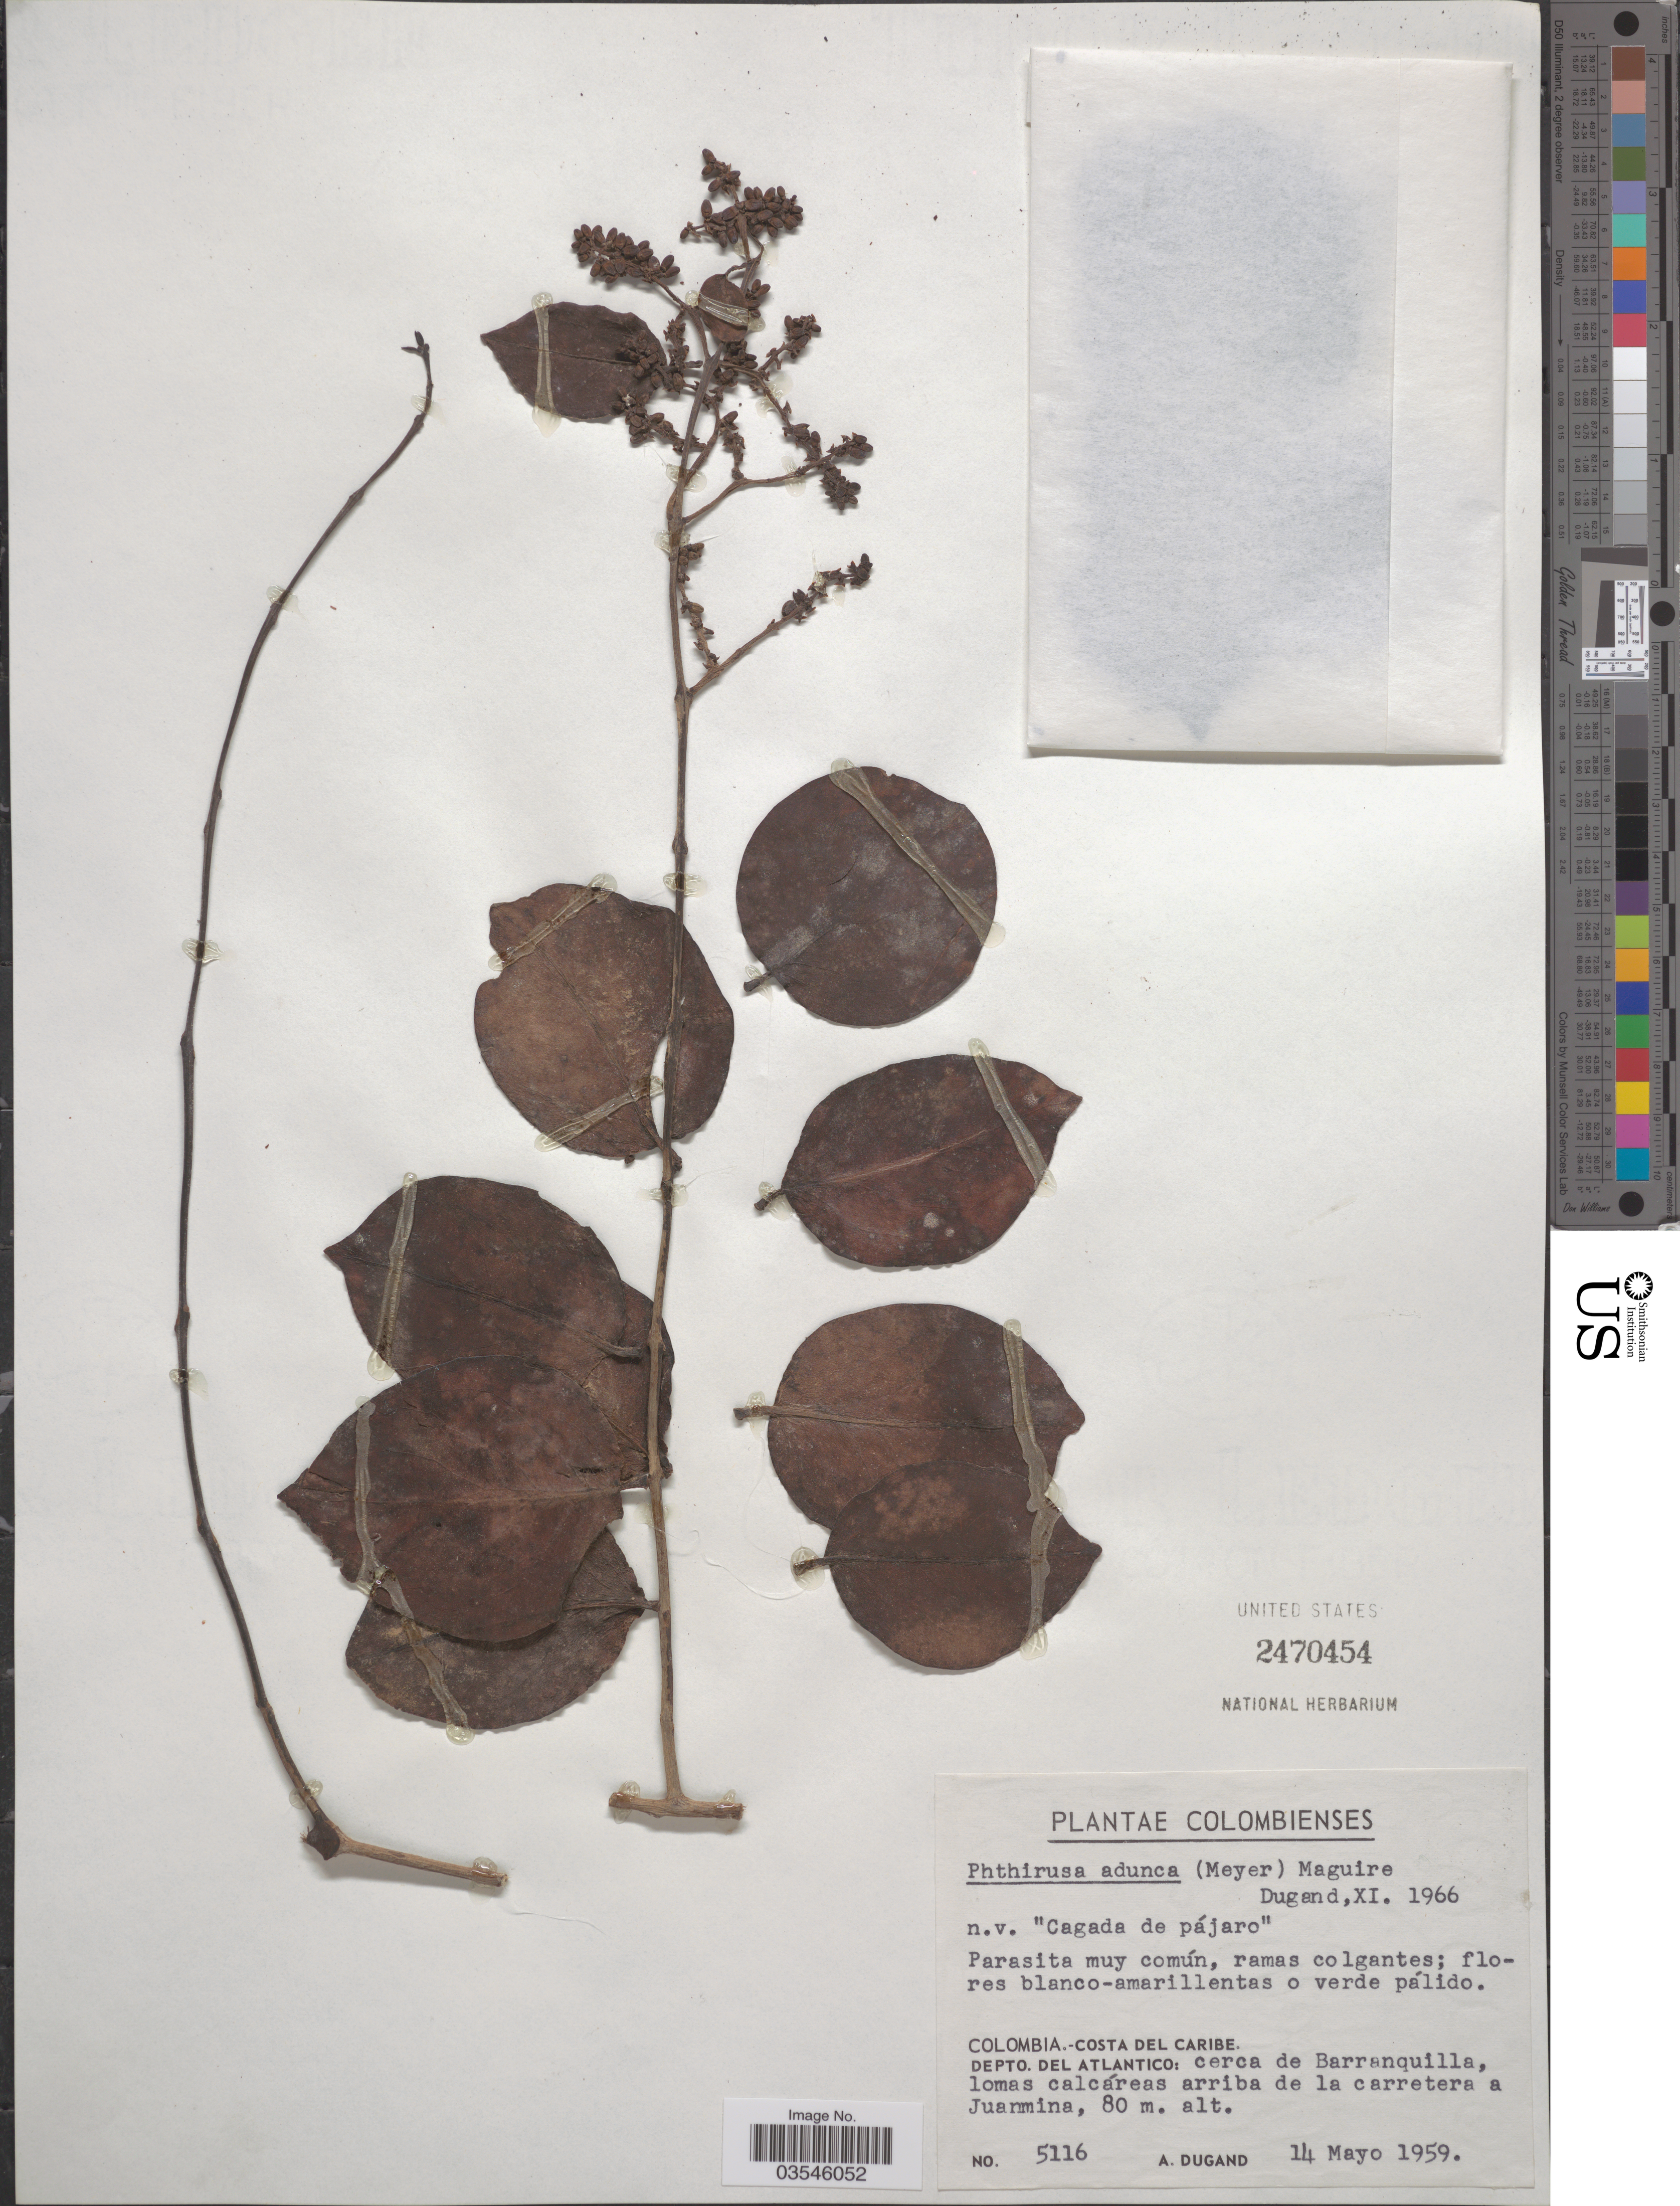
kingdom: Plantae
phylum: Tracheophyta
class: Magnoliopsida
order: Santalales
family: Loranthaceae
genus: Phthirusa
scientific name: Phthirusa adunca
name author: (G. Mey.) Maguire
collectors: A. Dugand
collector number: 5116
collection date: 1959-05-14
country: Colombia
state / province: Atlántico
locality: Costa del Caribe. Depto. del Atlantico: cerca de Barranquilla, lomas calcáreas arriba de la carretera a Juanmina.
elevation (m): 80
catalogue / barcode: US 2470454